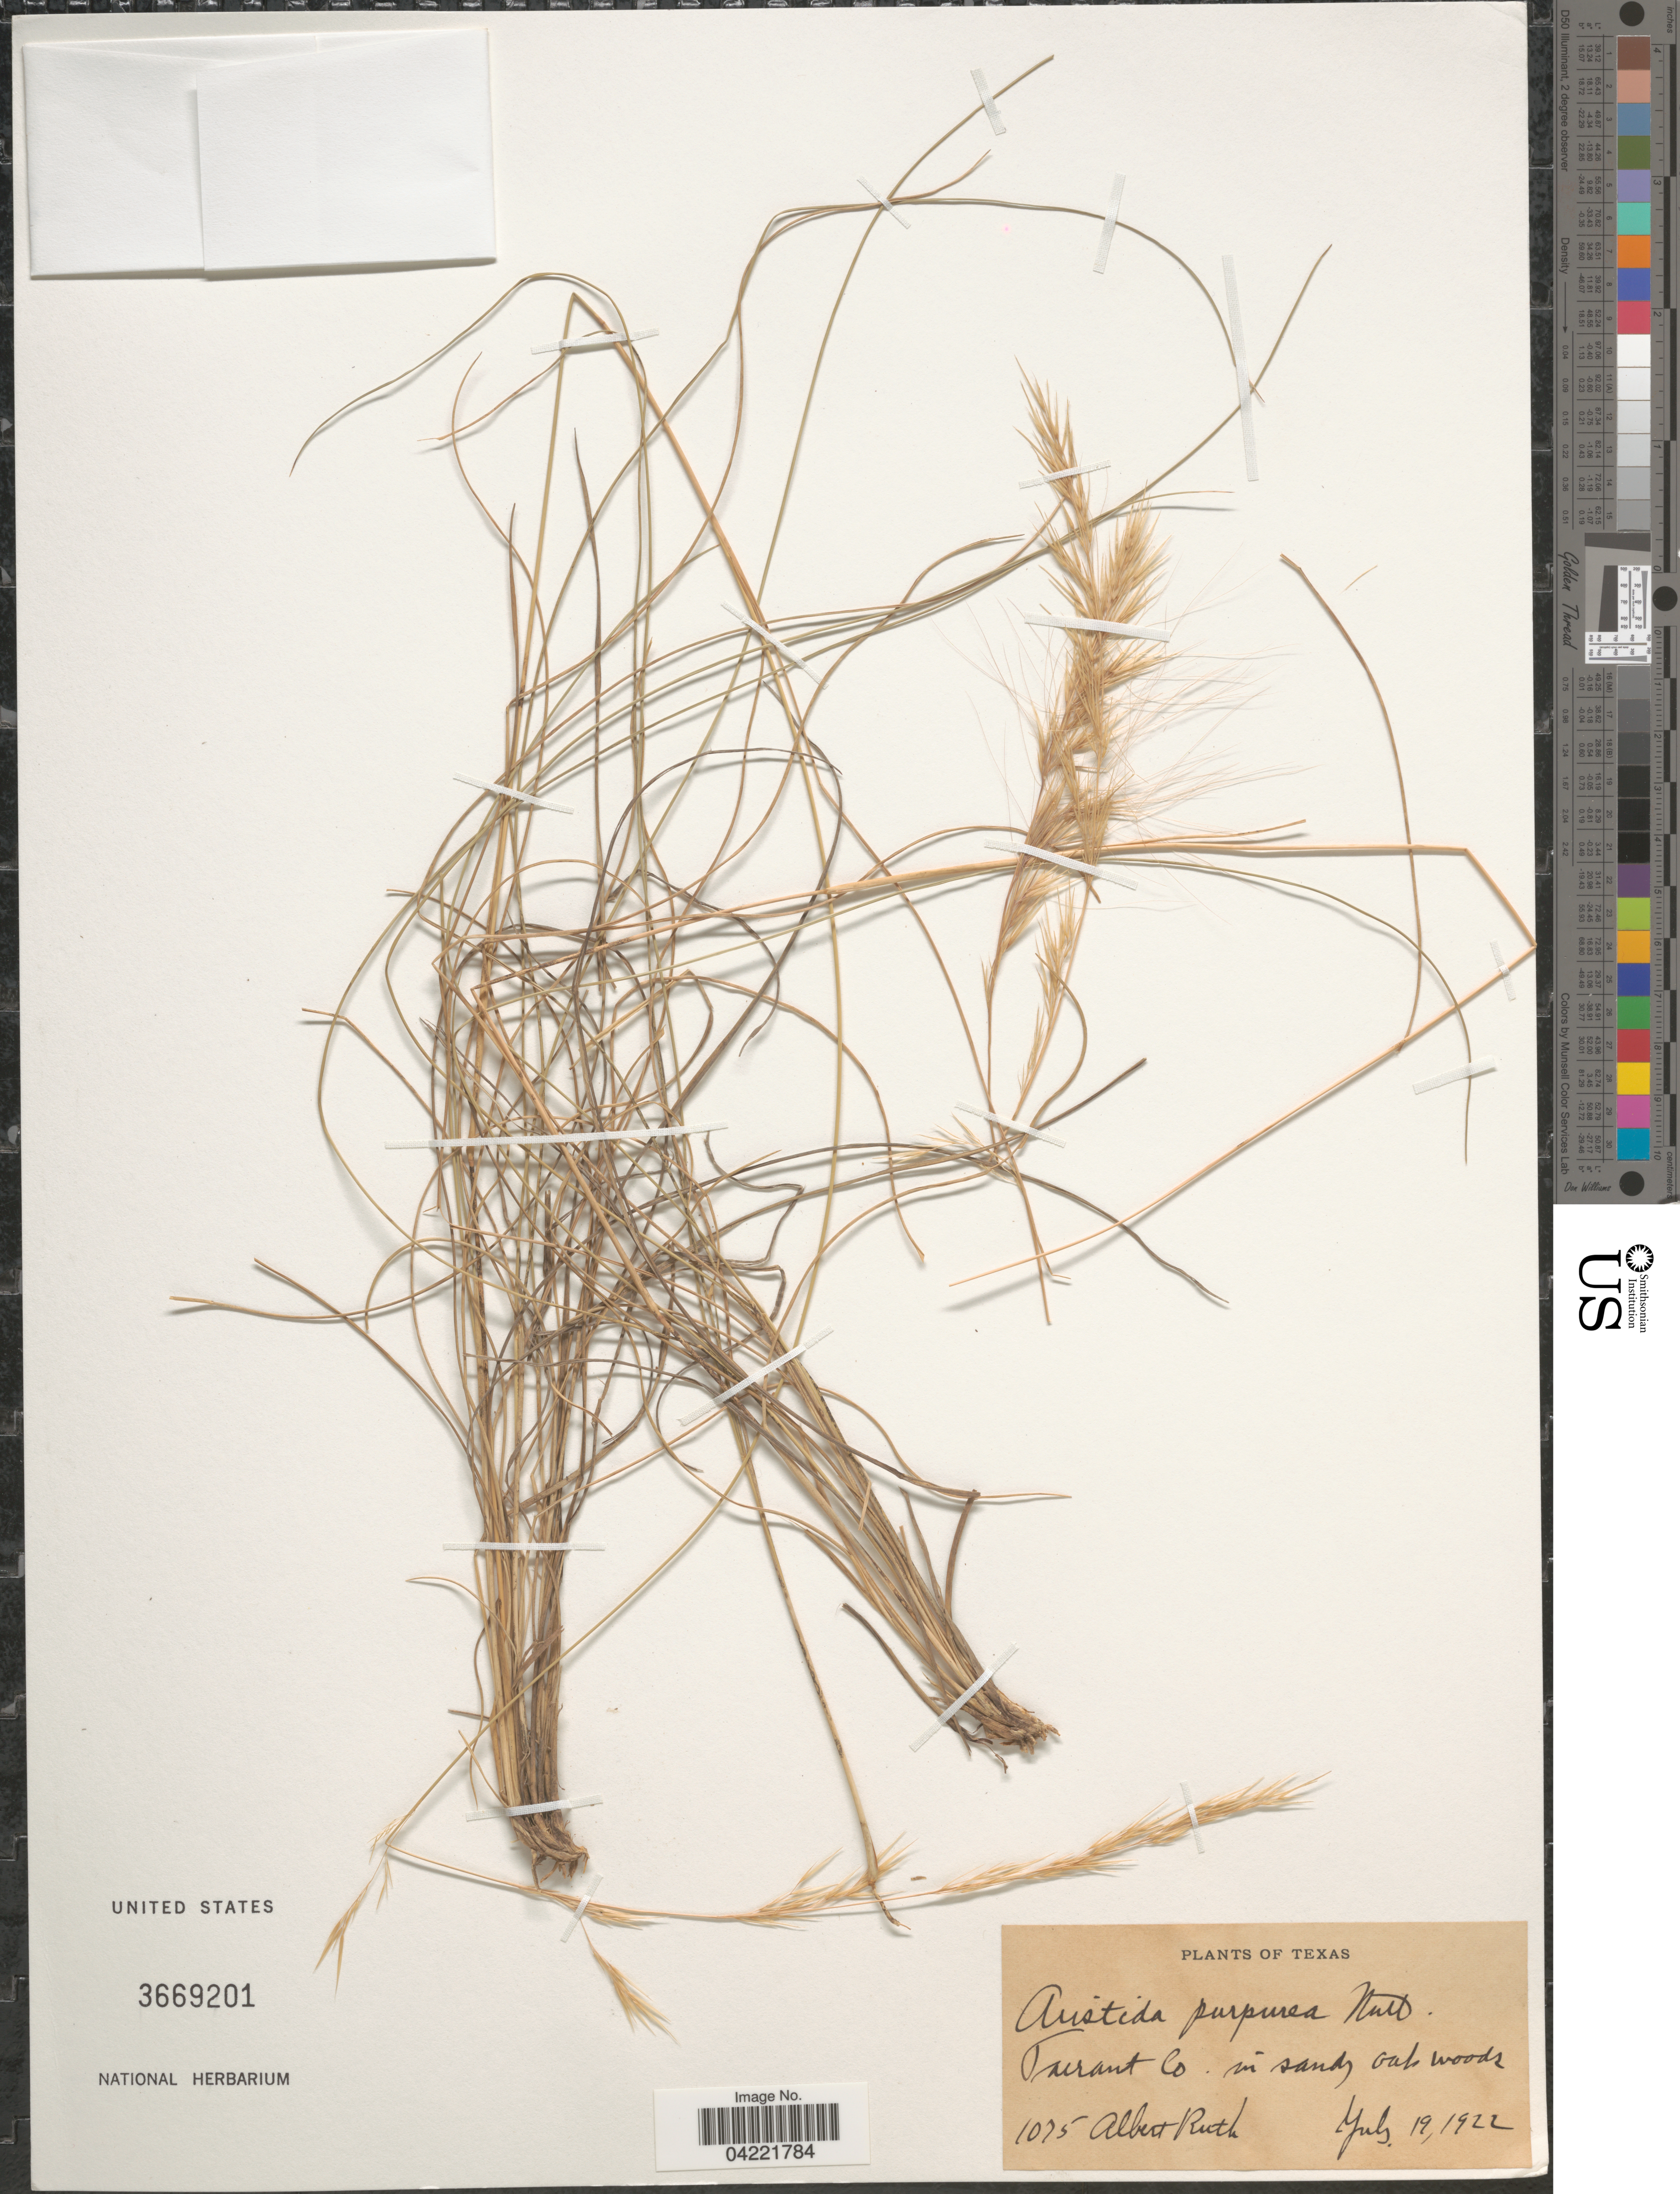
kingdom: Plantae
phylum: Tracheophyta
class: Liliopsida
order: Poales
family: Poaceae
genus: Aristida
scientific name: Aristida purpurea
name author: Nutt.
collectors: A. Ruth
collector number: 1075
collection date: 1922-07-19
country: United States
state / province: Texas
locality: Tarrant Co.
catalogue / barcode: US 3669201